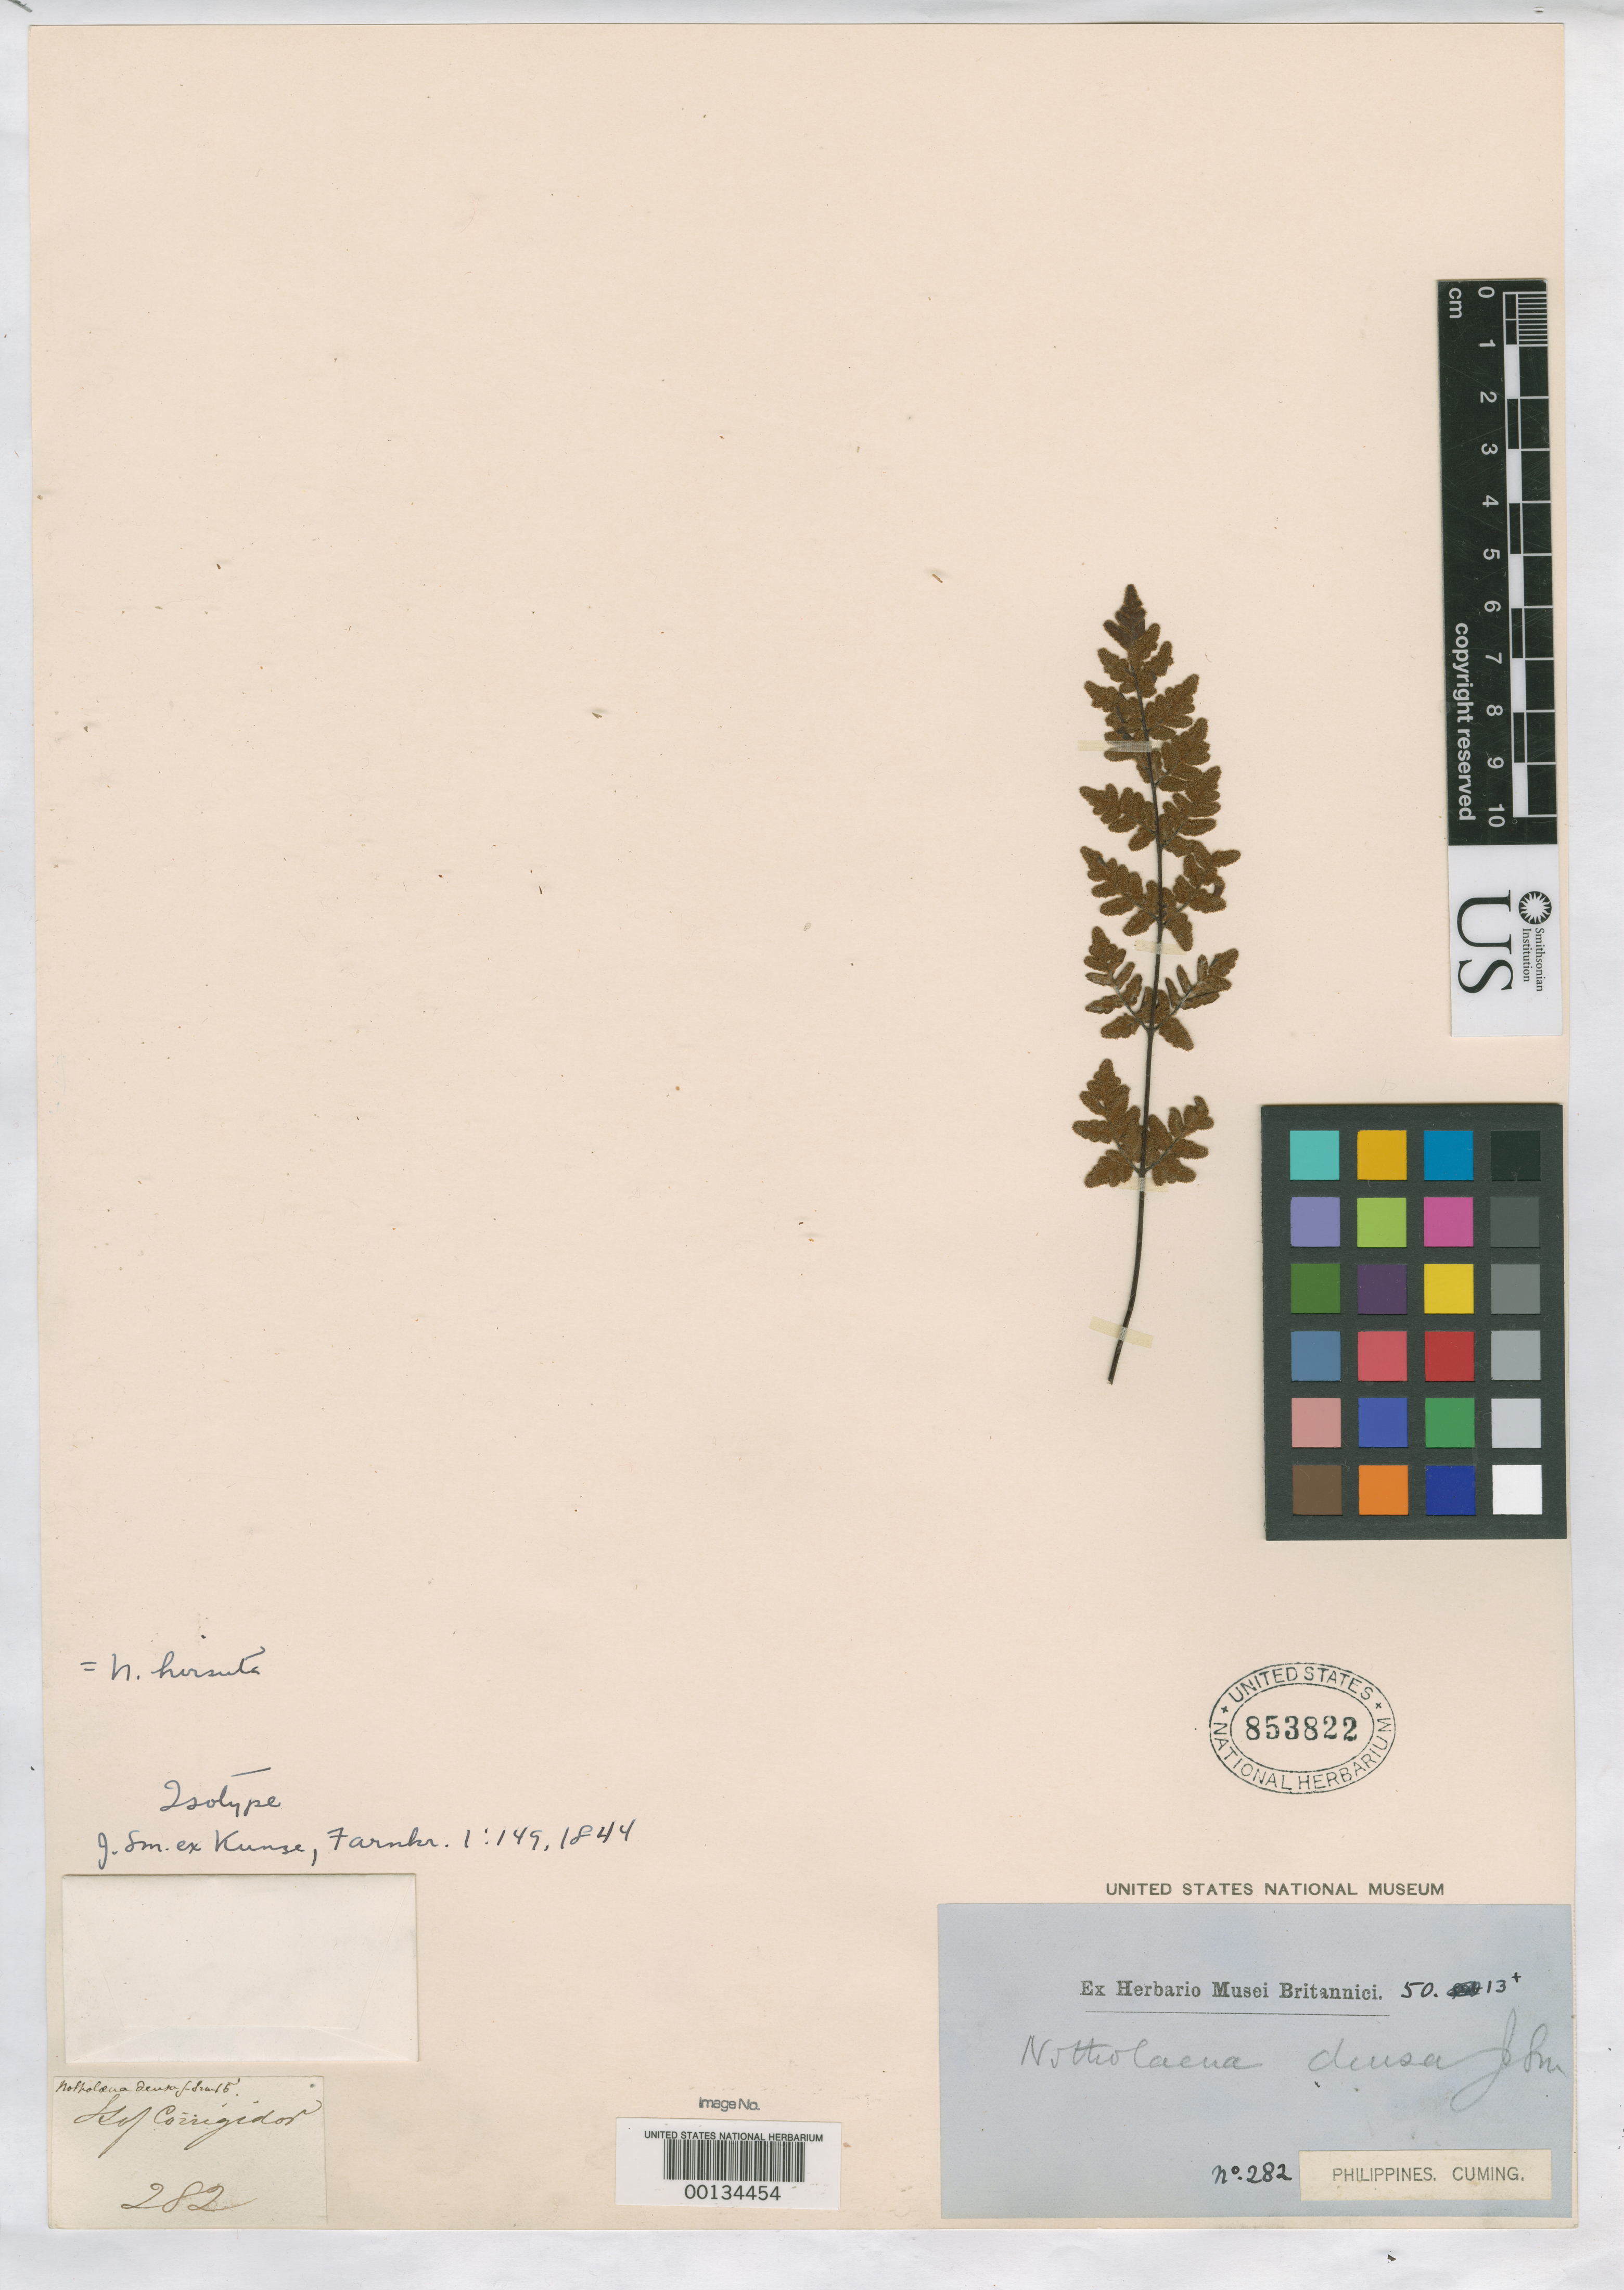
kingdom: Plantae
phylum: Tracheophyta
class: Polypodiopsida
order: Polypodiales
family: Pteridaceae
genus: Notholaena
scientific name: Notholaena densa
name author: J. Sm. ex Kunze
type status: Type Collection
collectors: H. Cuming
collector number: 282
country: Philippines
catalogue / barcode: US 853822